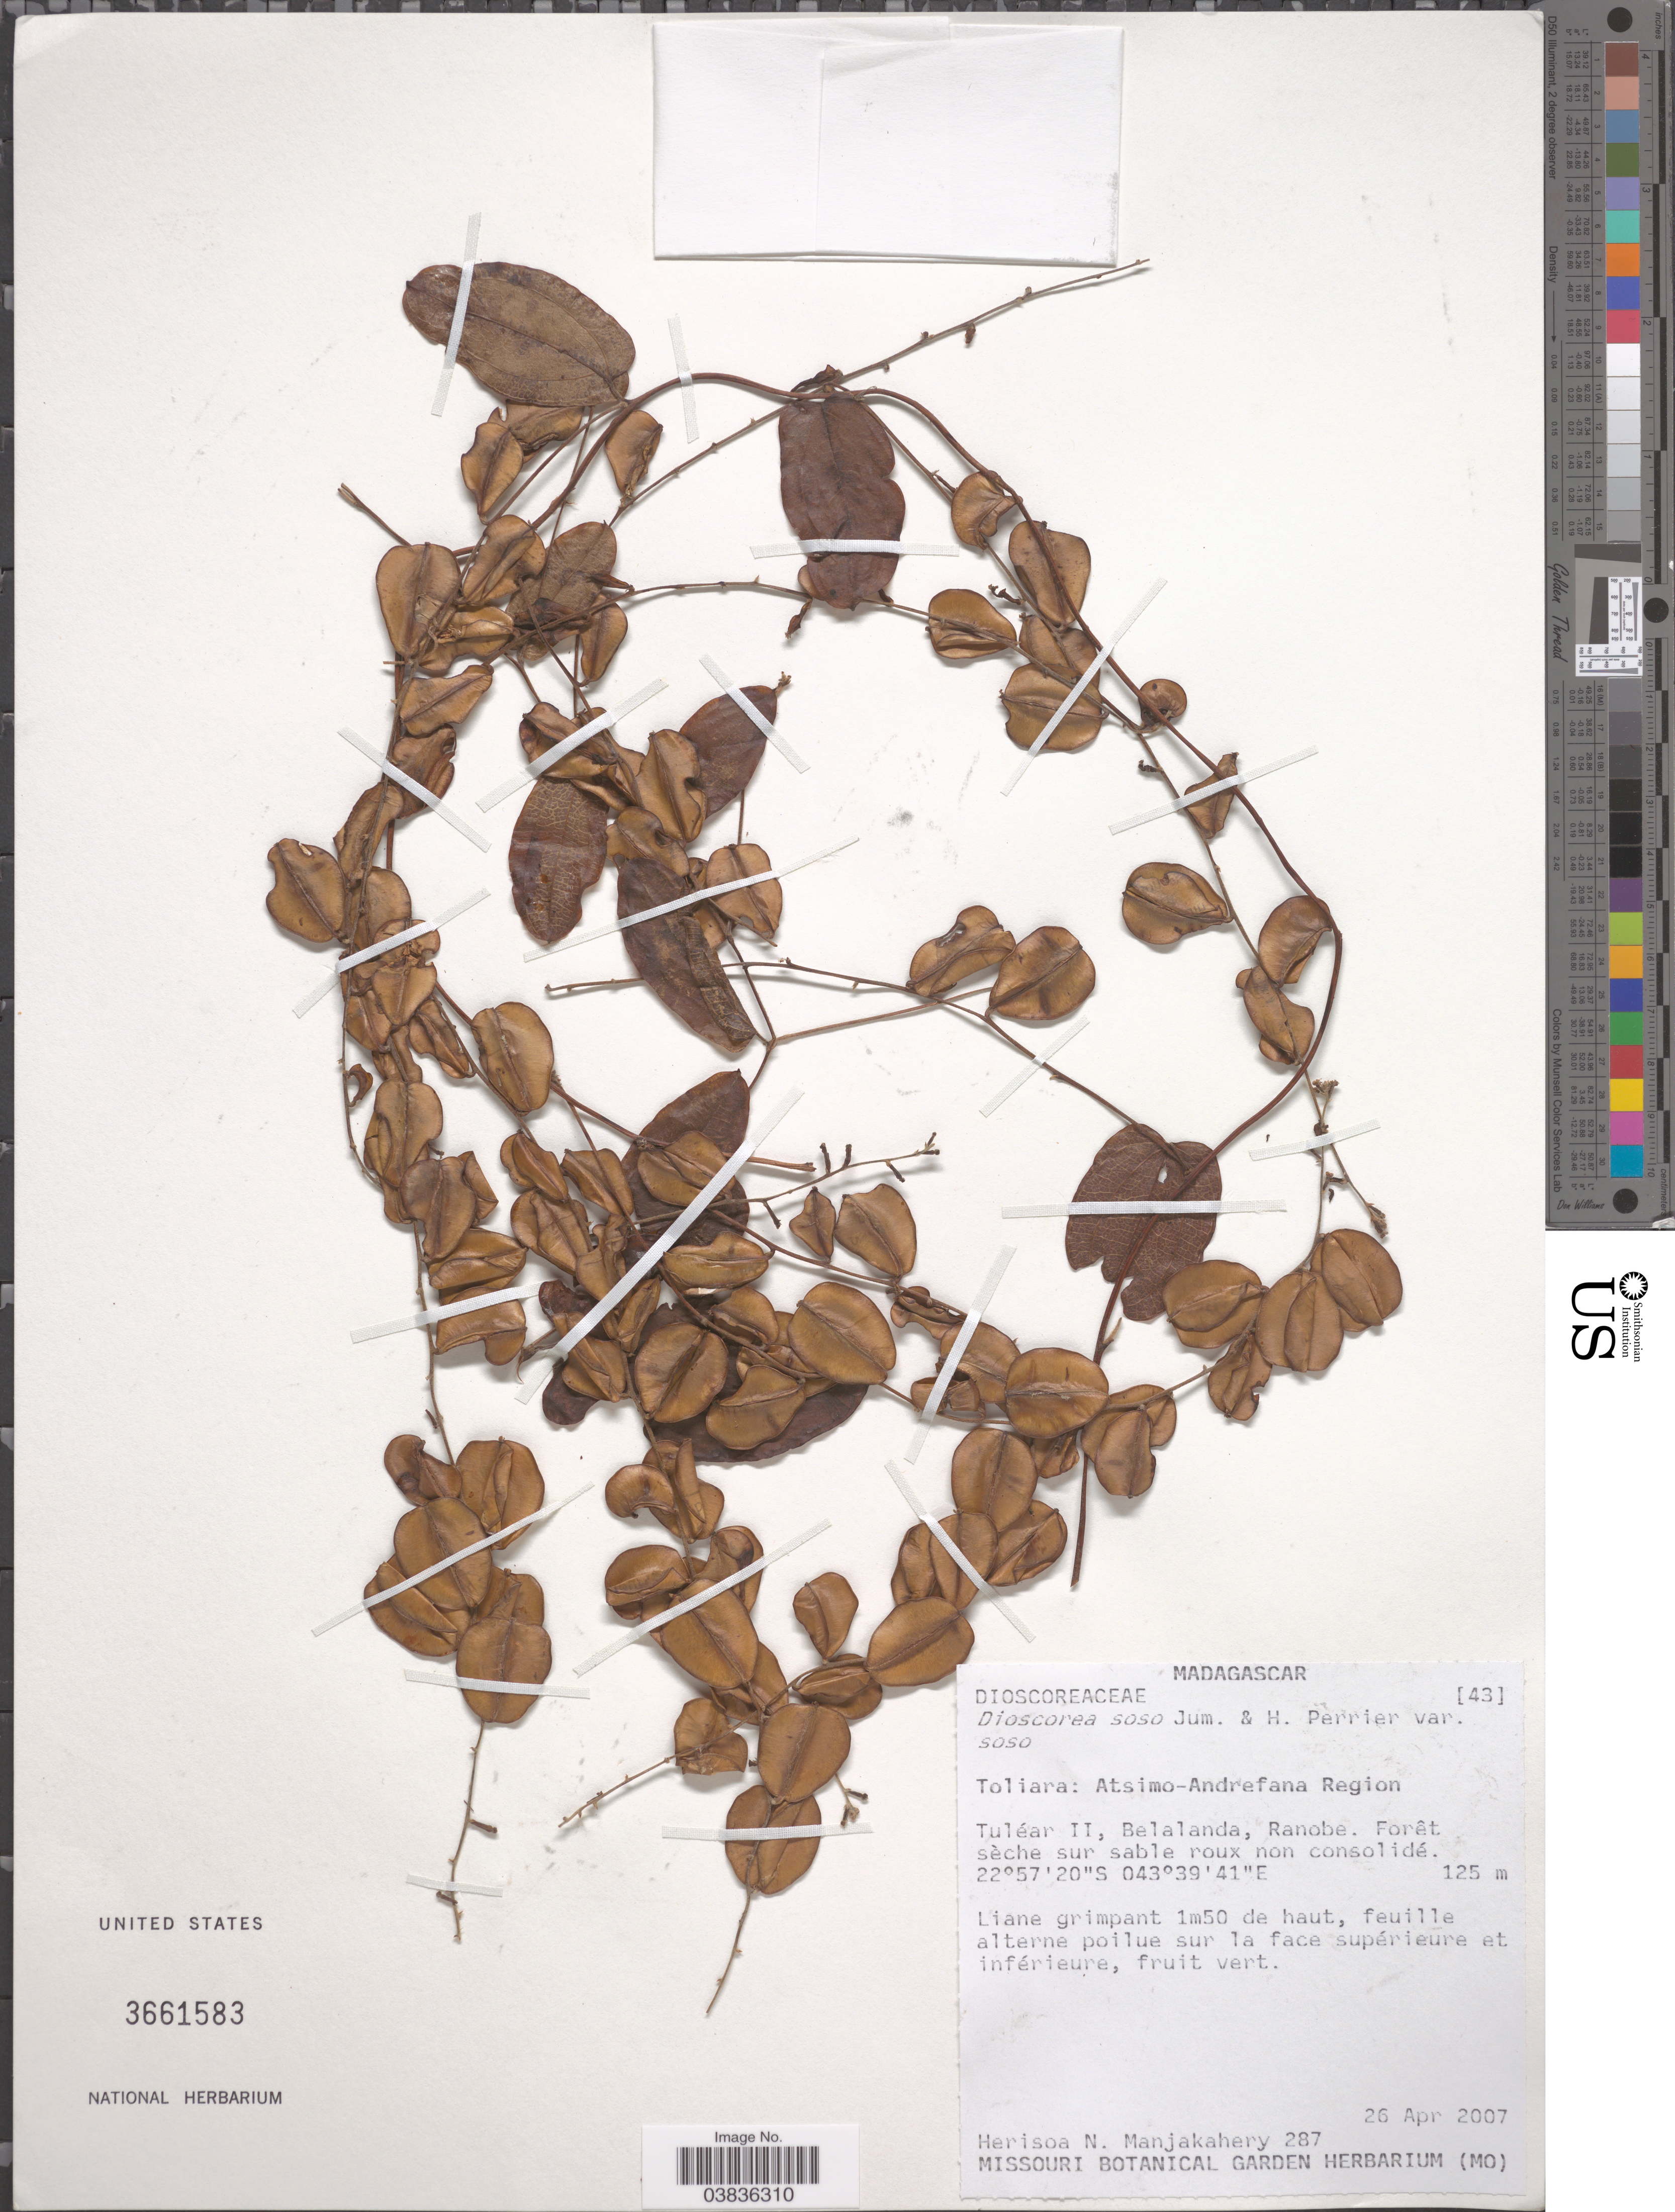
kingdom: Plantae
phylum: Tracheophyta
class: Liliopsida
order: Dioscoreales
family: Dioscoreaceae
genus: Dioscorea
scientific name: Dioscorea soso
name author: Jum. & H. Perrier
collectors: H. N. Manjakahery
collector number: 287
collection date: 2007-04-26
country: Madagascar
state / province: Atsimo-Andrefana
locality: Atsimo-Andrefana Region. Tuléar II, Belalanda, Ranobe. Forêt sèche sur sable roux non consolidé.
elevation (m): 125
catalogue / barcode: US 3661583